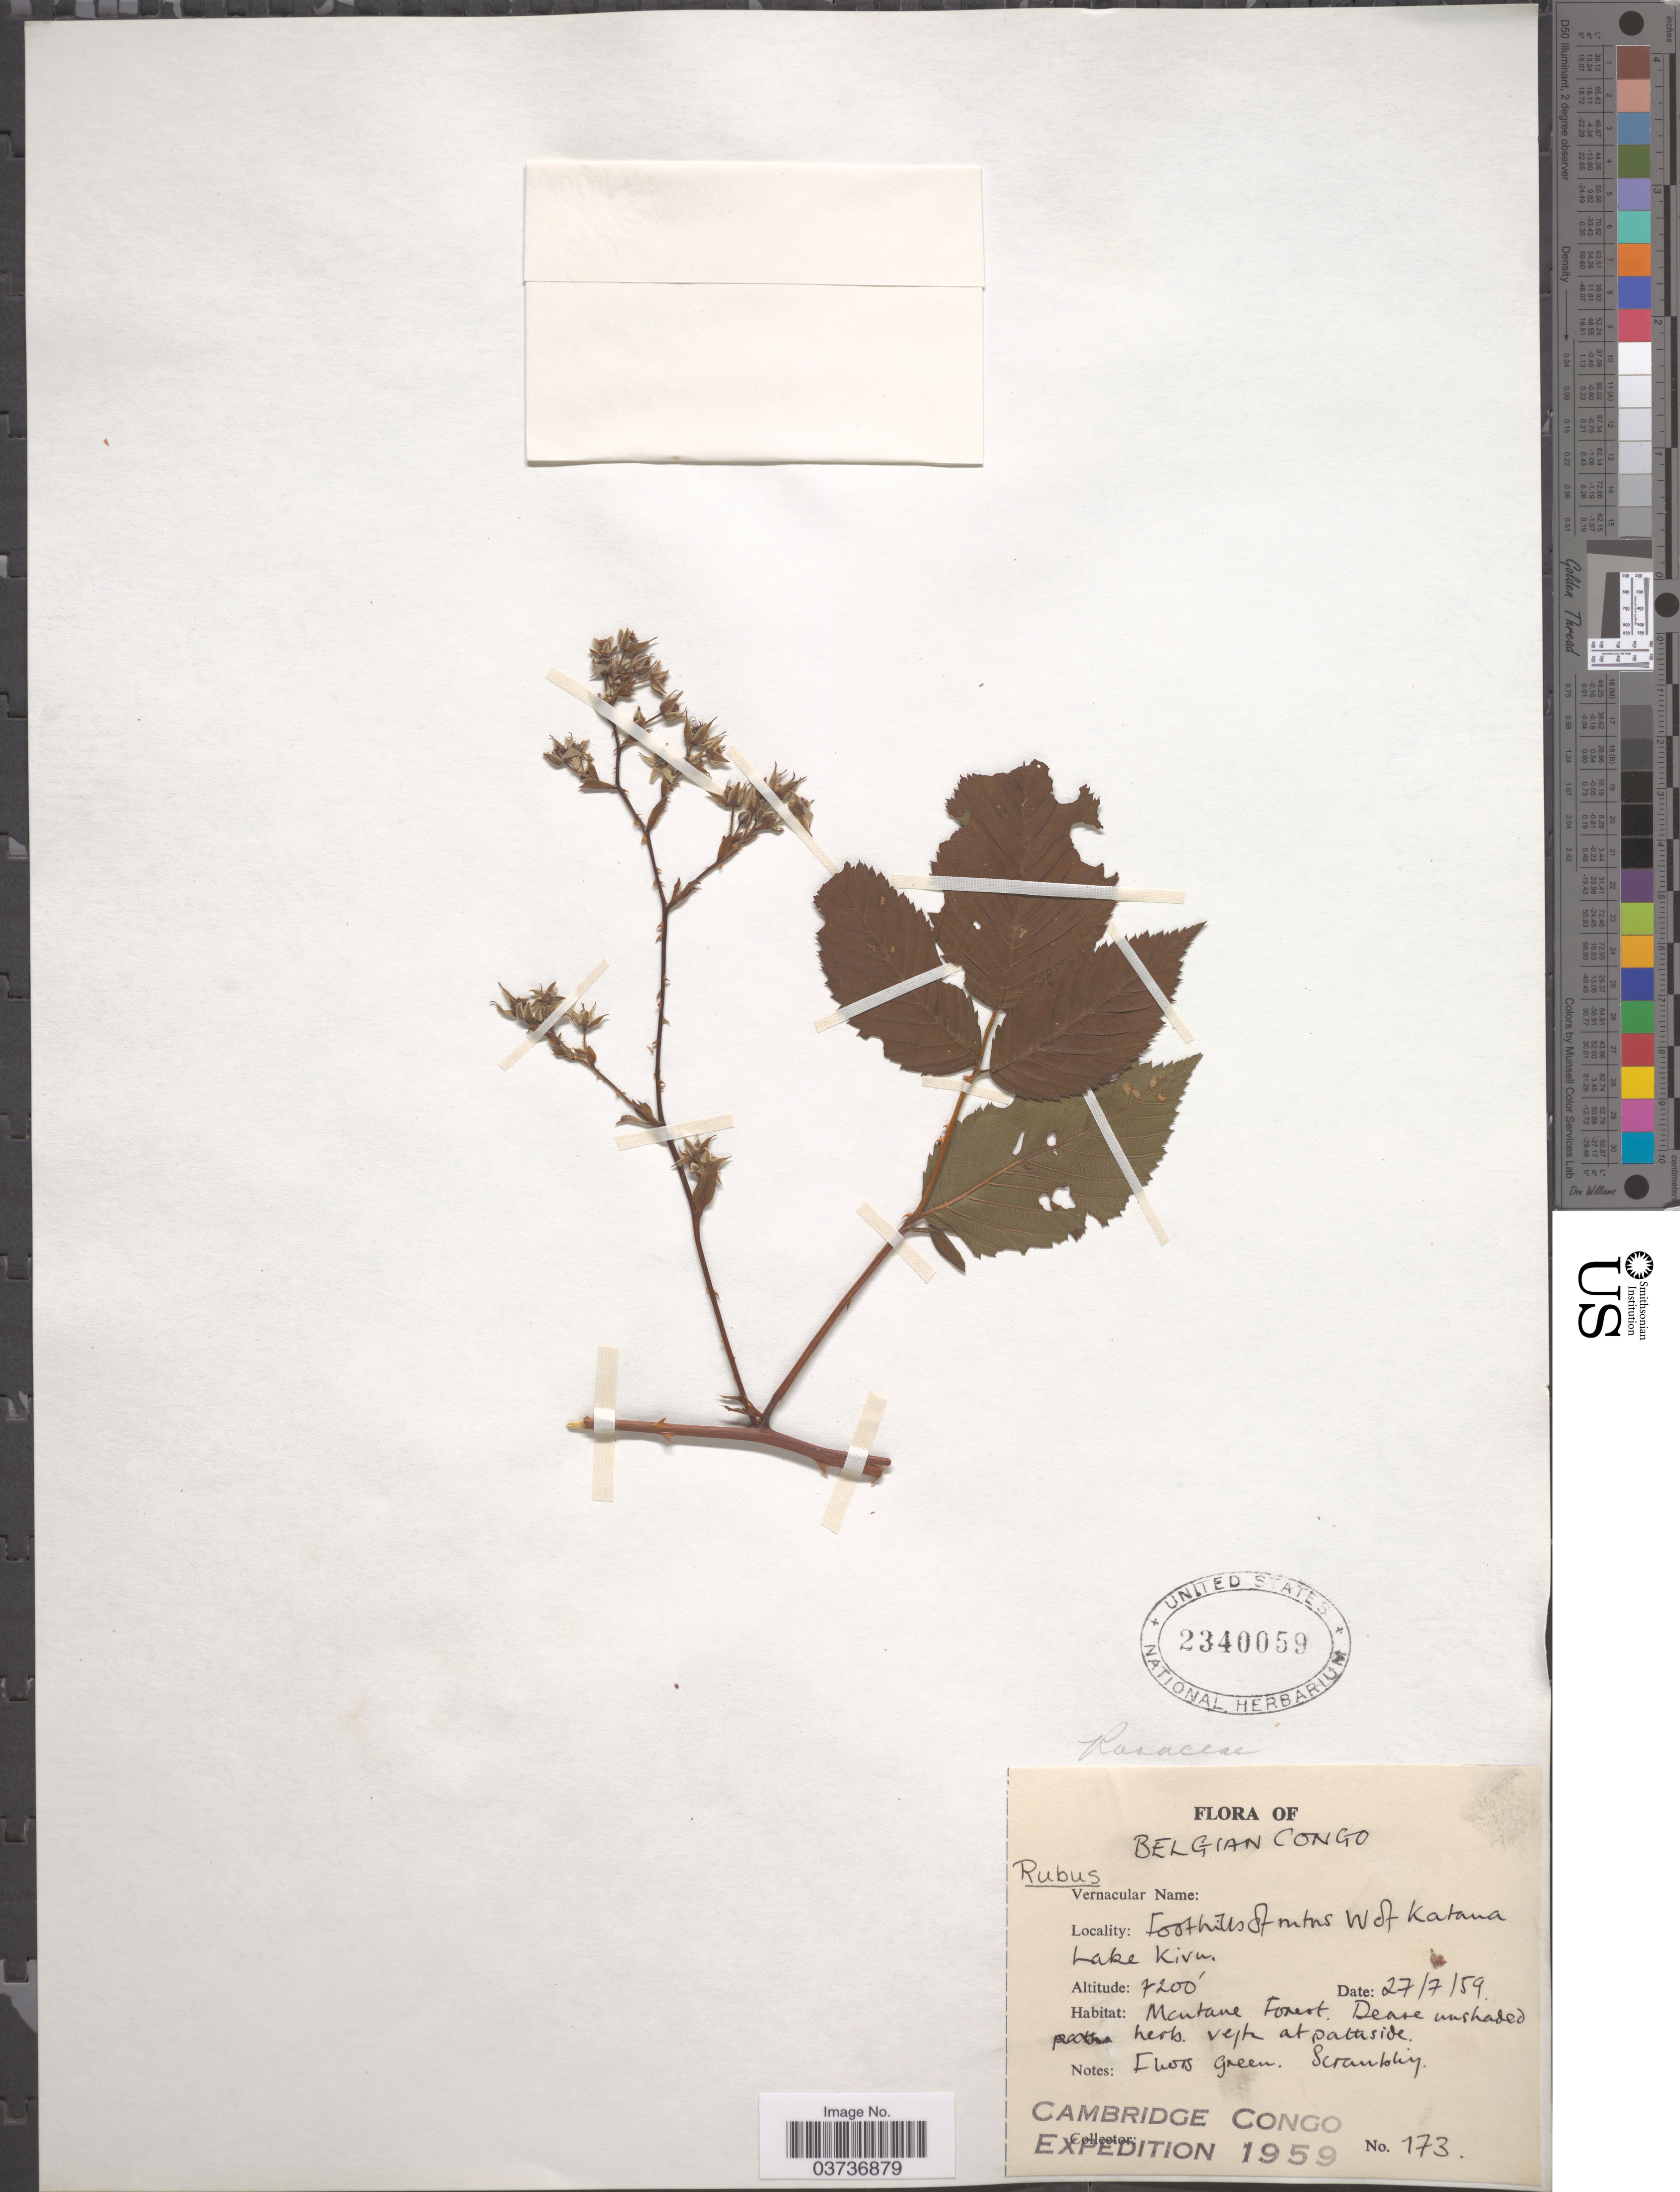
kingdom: Plantae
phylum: Tracheophyta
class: Magnoliopsida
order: Rosales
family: Rosaceae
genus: Rubus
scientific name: Rubus sp.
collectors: Cambridge Congo Expedition 1959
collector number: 173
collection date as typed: Transcribed d/m/y: 27/7/59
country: Congo, Democratic Republic of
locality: Belgian Congo. Foothills of mtns W of Katana. Lake Kivu.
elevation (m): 2195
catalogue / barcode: US 2340059